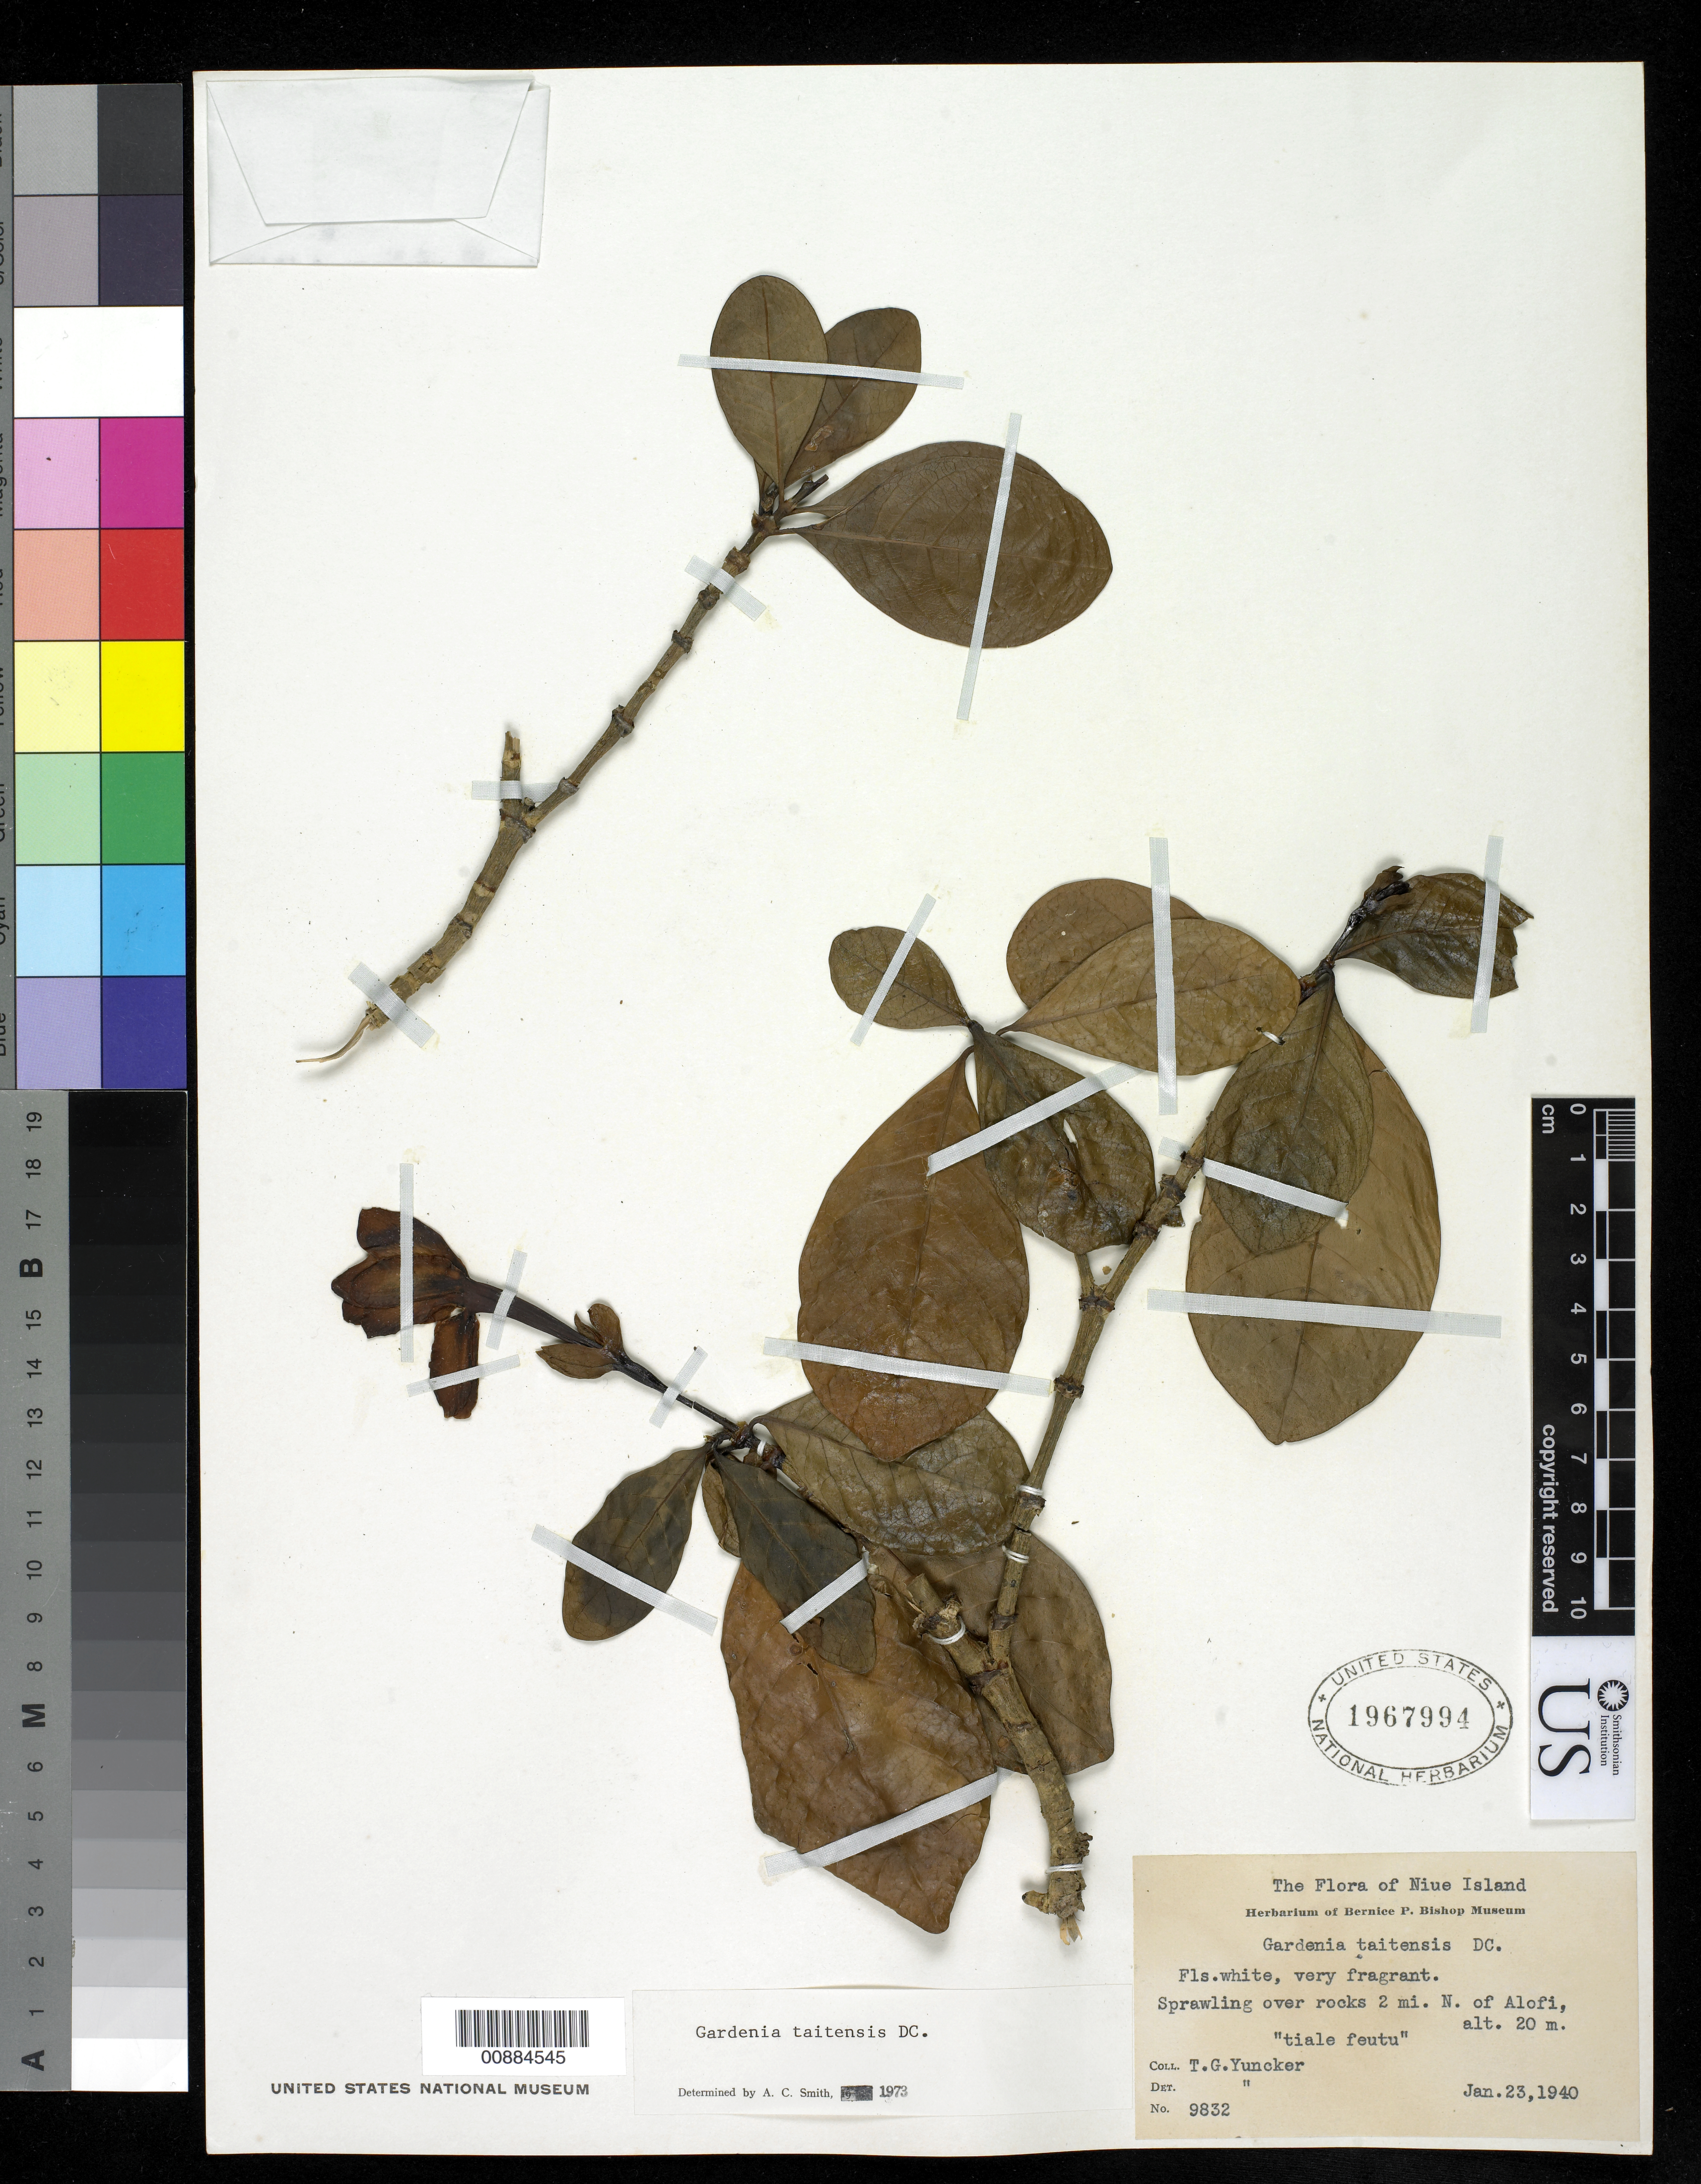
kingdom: Plantae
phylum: Tracheophyta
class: Magnoliopsida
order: Gentianales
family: Rubiaceae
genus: Gardenia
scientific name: Gardenia taitensis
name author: DC.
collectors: T. G. Yuncker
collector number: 9832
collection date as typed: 23 Jan 1940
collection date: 1940-01-23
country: Niue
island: Niue I.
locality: Sprawling over rocks 2 mi. N. of Alofi.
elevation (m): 20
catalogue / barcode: US 1967994